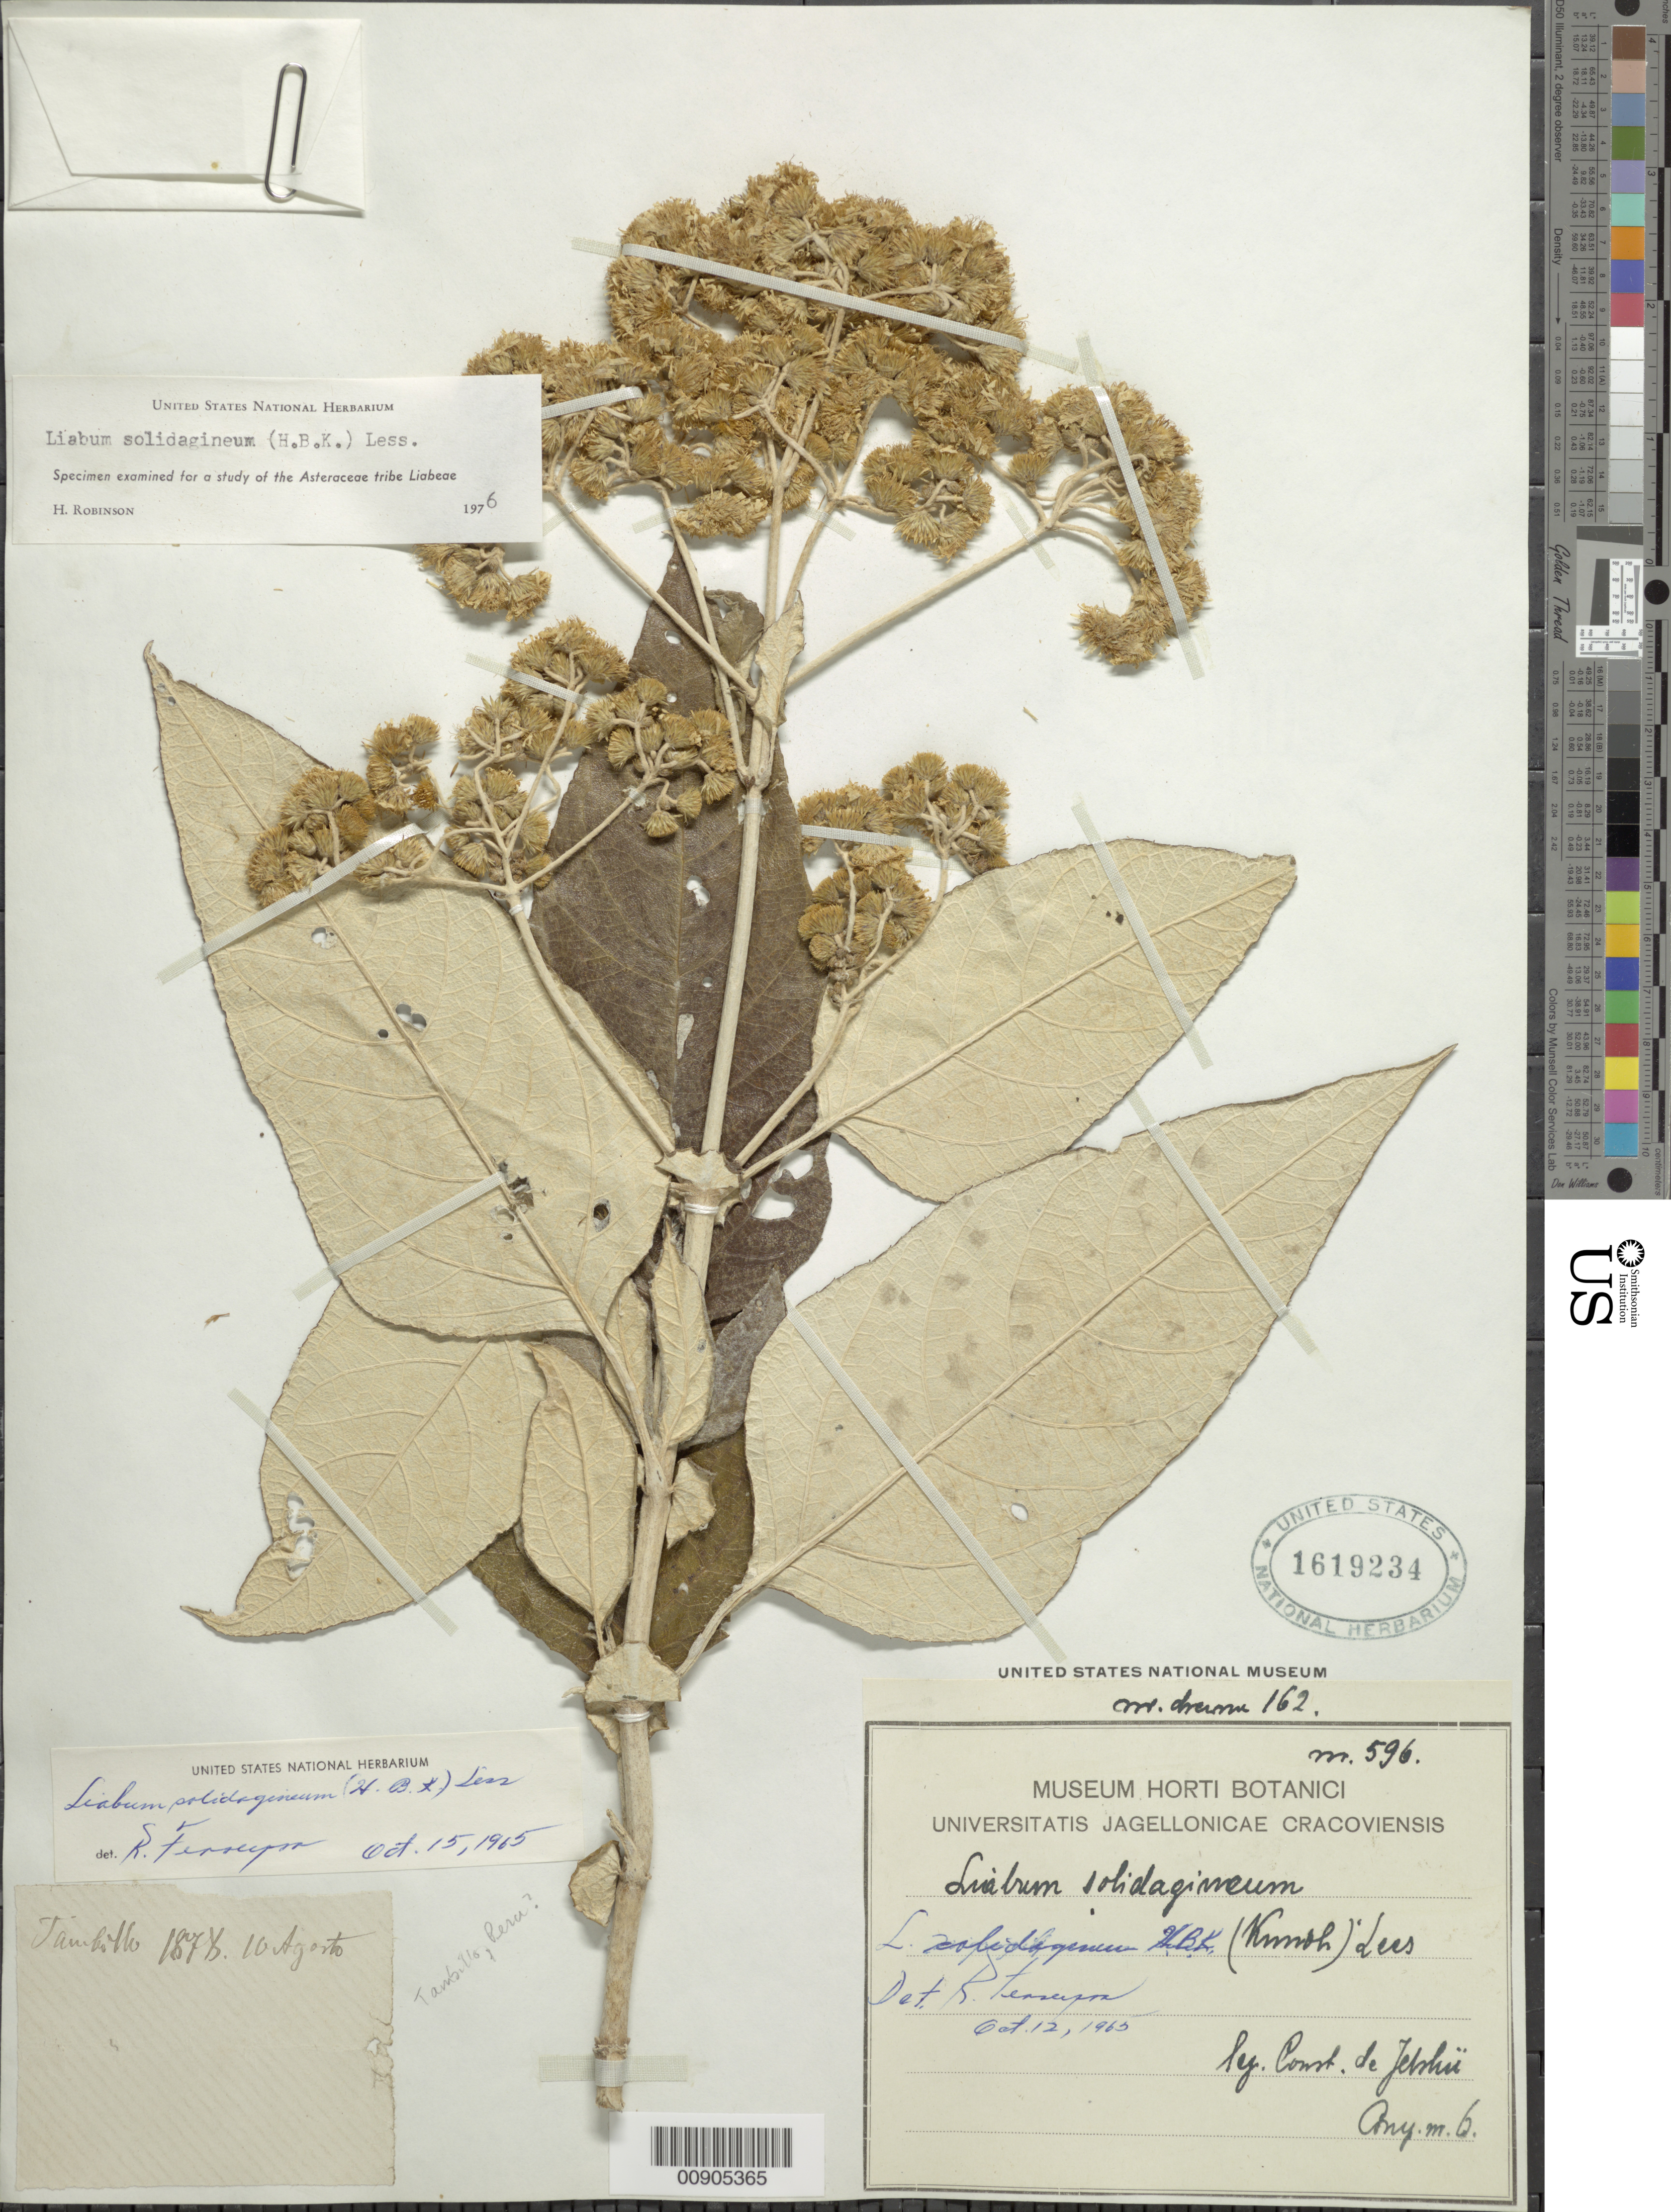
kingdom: Plantae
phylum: Tracheophyta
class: Magnoliopsida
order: Asterales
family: Asteraceae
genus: Liabum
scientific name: Liabum solidagineum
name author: (Kunth) Less.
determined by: Robinson, Harold E., (US)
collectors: C. de Jelski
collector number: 596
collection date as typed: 10 August 1878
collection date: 1878-08-10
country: Peru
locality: Tambillo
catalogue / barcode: US 1619234